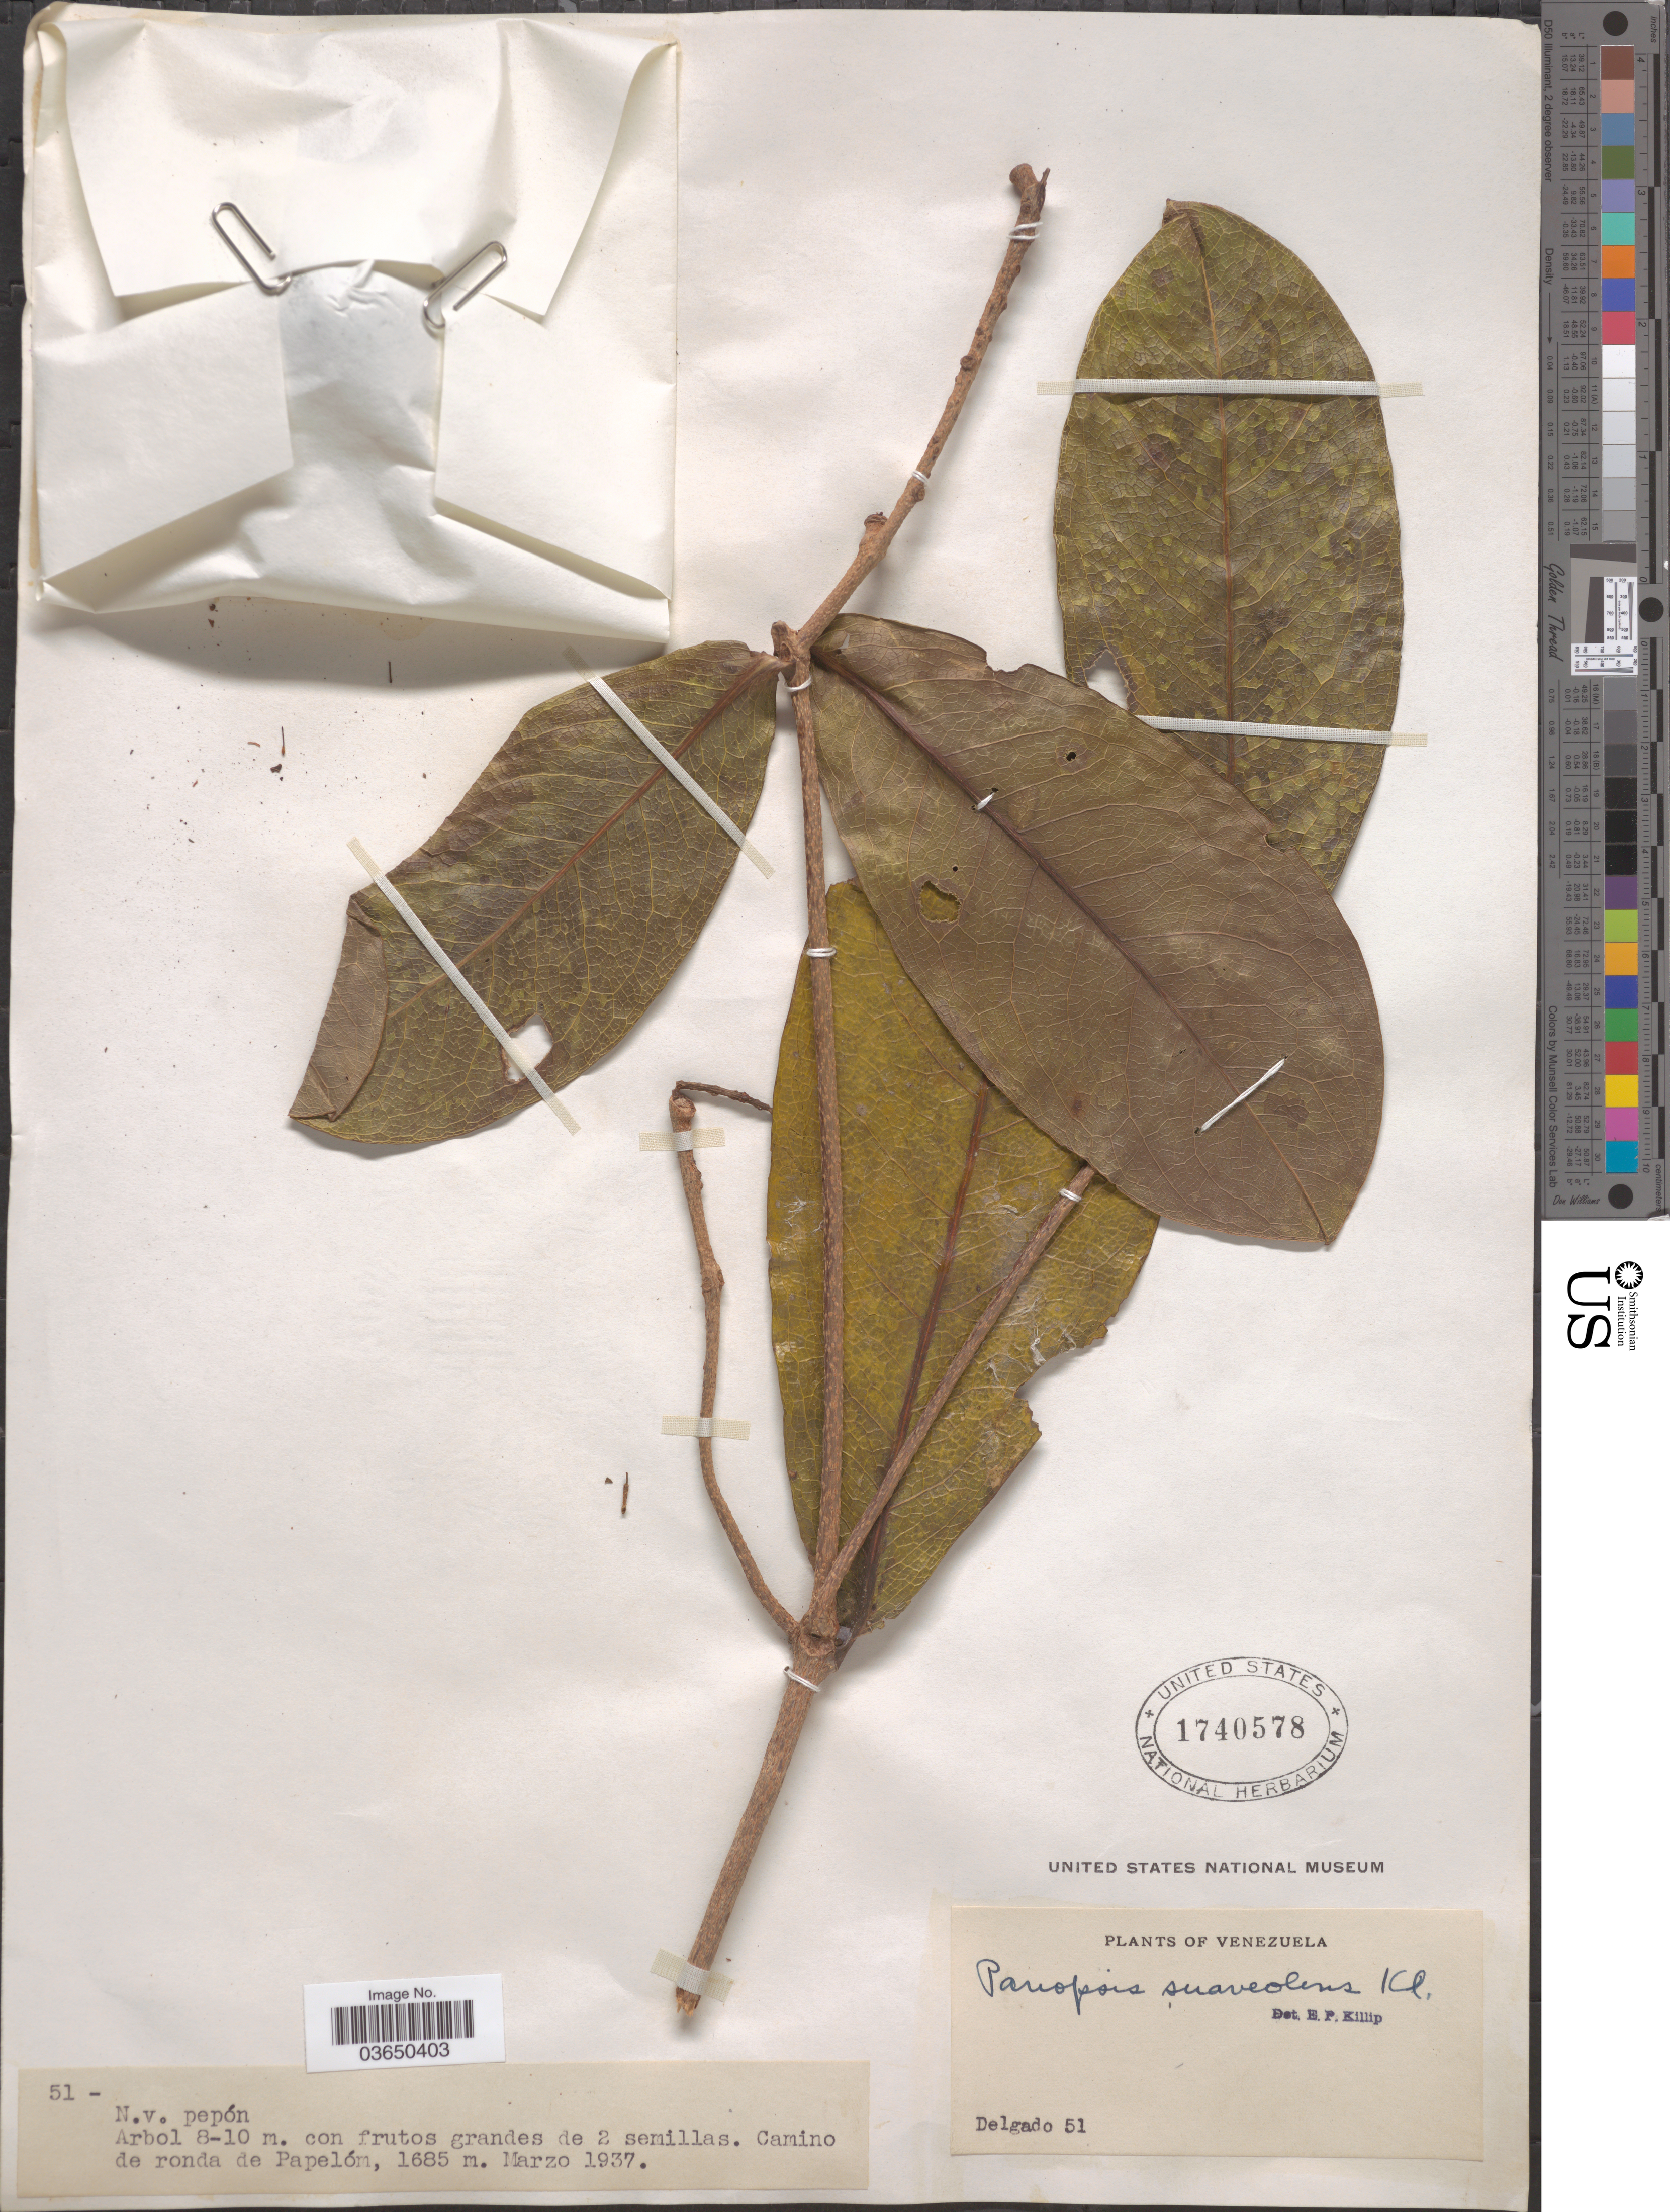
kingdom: Plantae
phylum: Tracheophyta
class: Magnoliopsida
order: Proteales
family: Proteaceae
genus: Panopsis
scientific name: Panopsis suaveolens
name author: (Klotzsch & H. Karst.) Pittier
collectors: Delgado, --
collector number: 51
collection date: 1937-03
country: Venezuela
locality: Camino de ronda de Papelóm.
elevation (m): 1685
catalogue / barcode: US 1740578